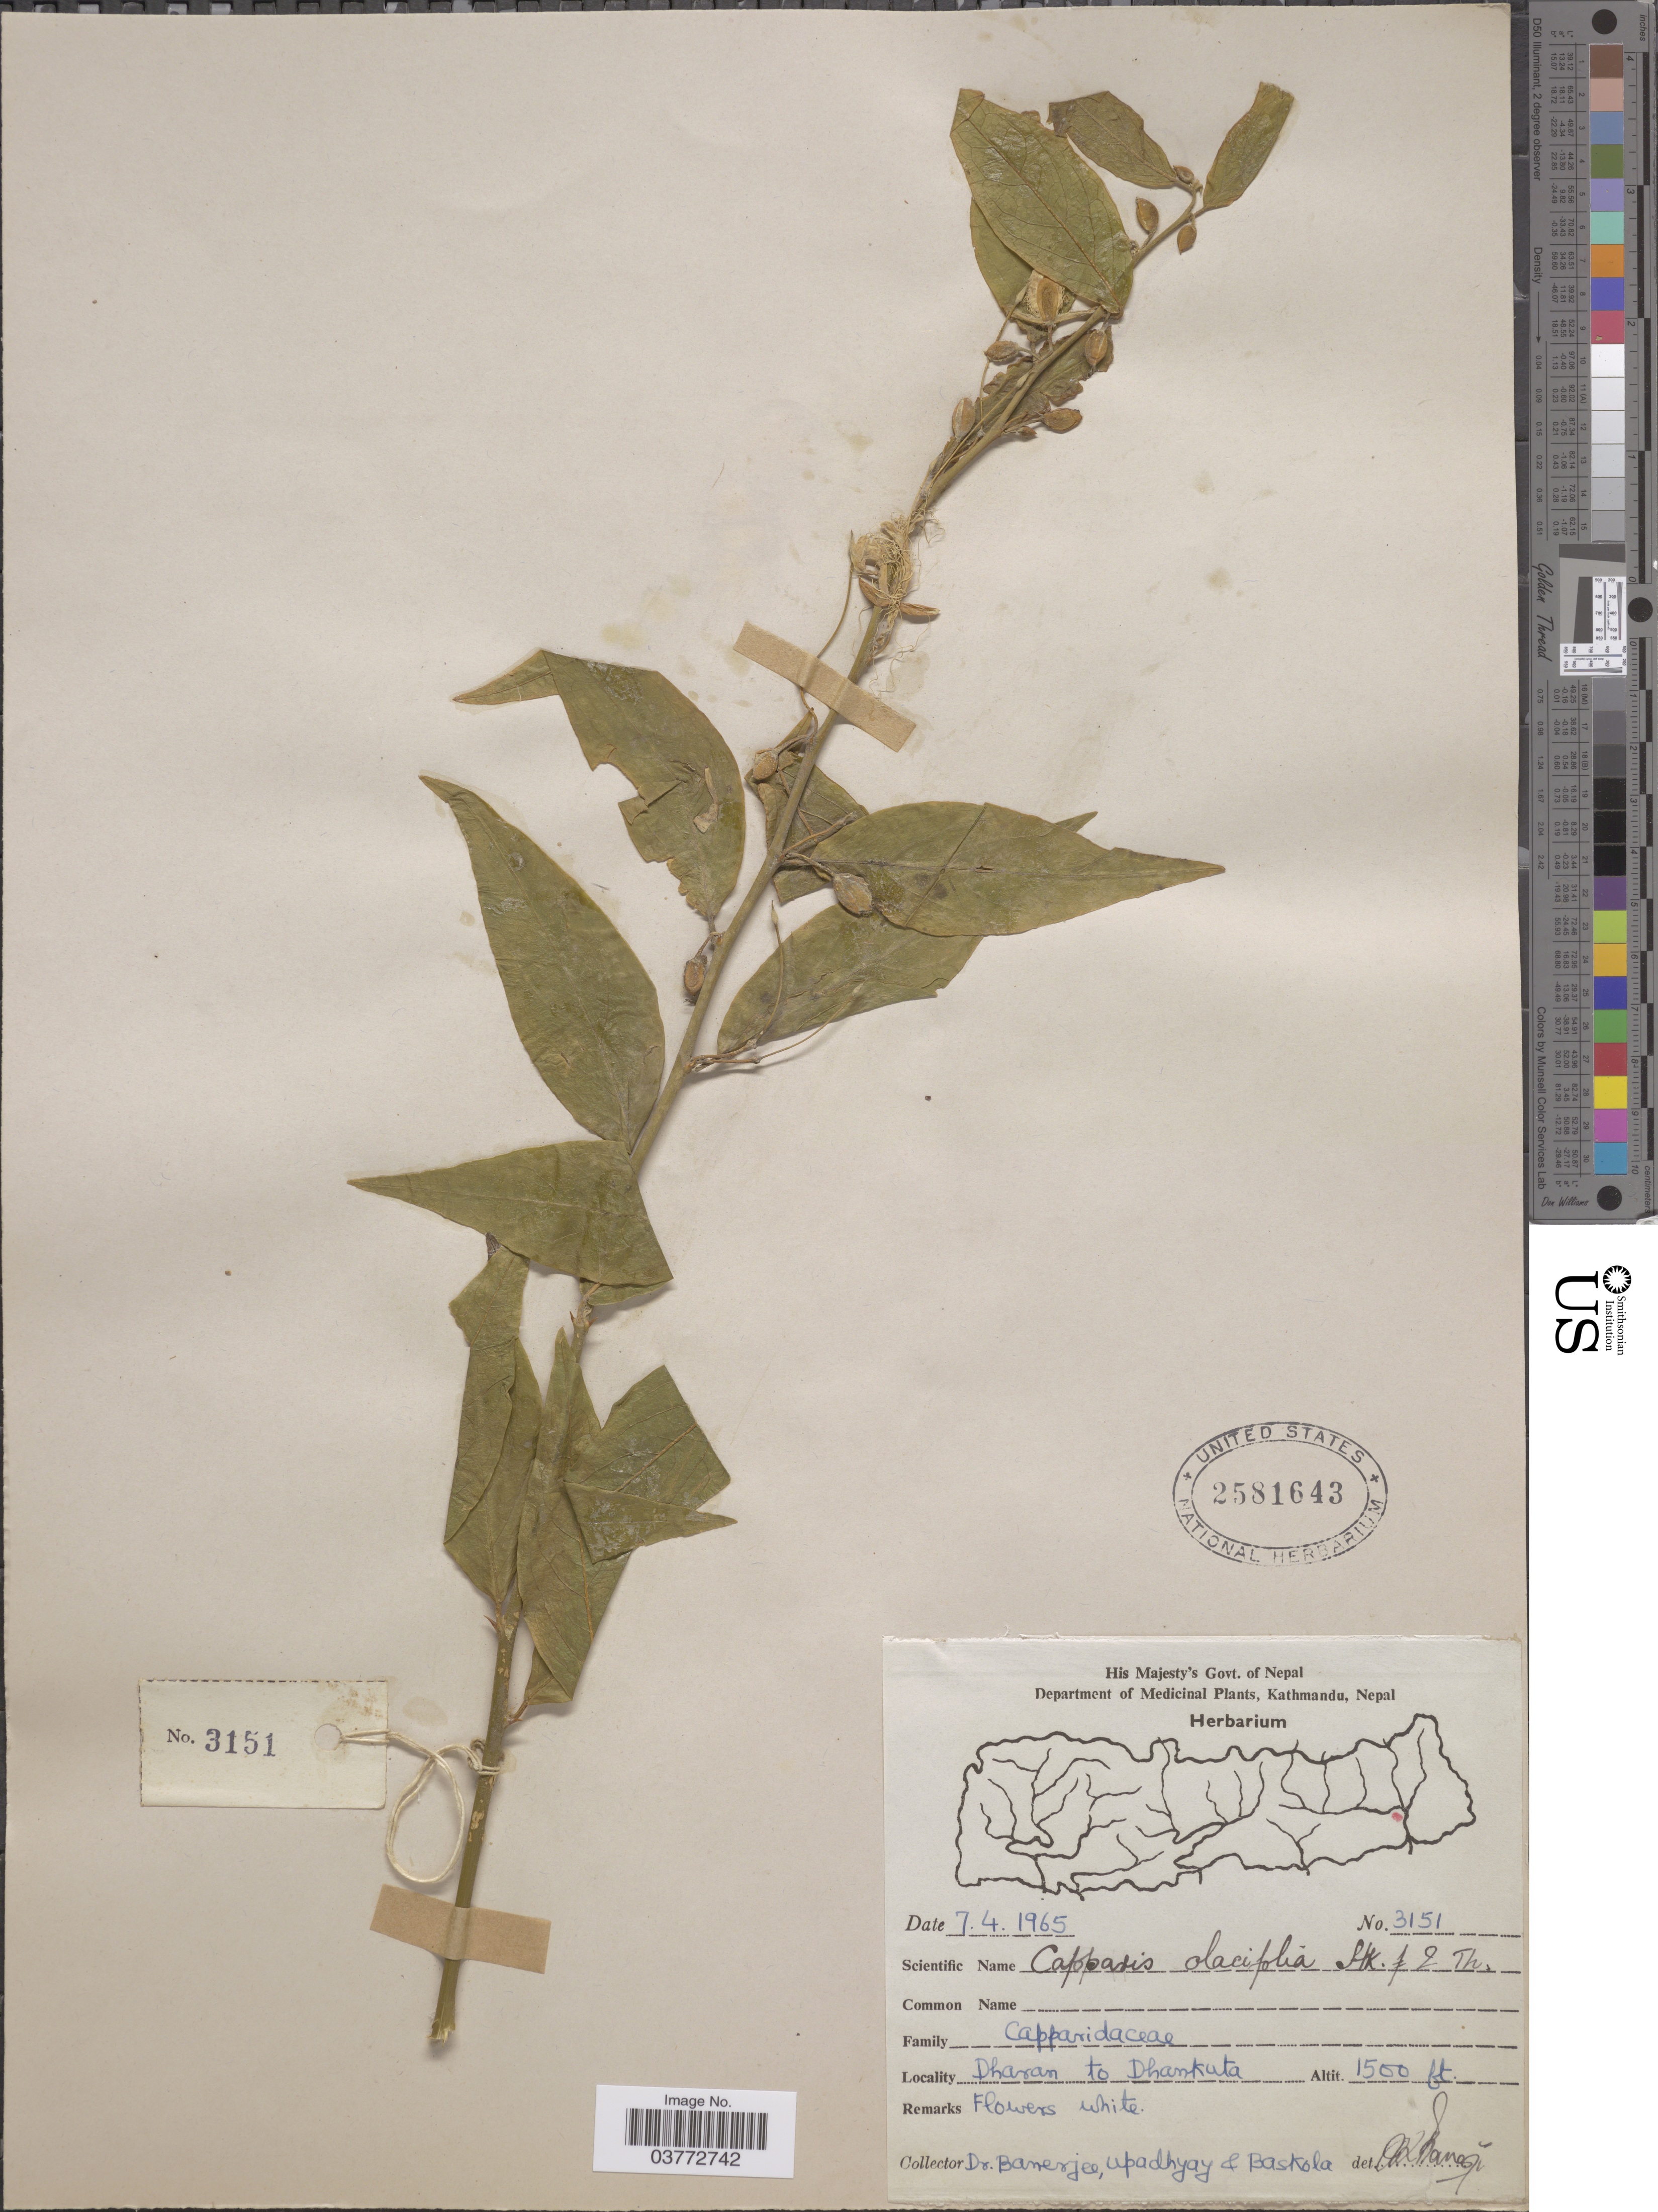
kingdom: Plantae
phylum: Tracheophyta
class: Magnoliopsida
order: Brassicales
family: Capparaceae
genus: Capparis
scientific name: Capparis olacifolia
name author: Hook. f. & Thomson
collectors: -. Banerjee, Upadhyay, -- & Baskola, --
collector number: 3151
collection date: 1965-04-07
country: Nepal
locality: Dharan to Dhankuta.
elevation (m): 457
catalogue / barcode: US 2581643